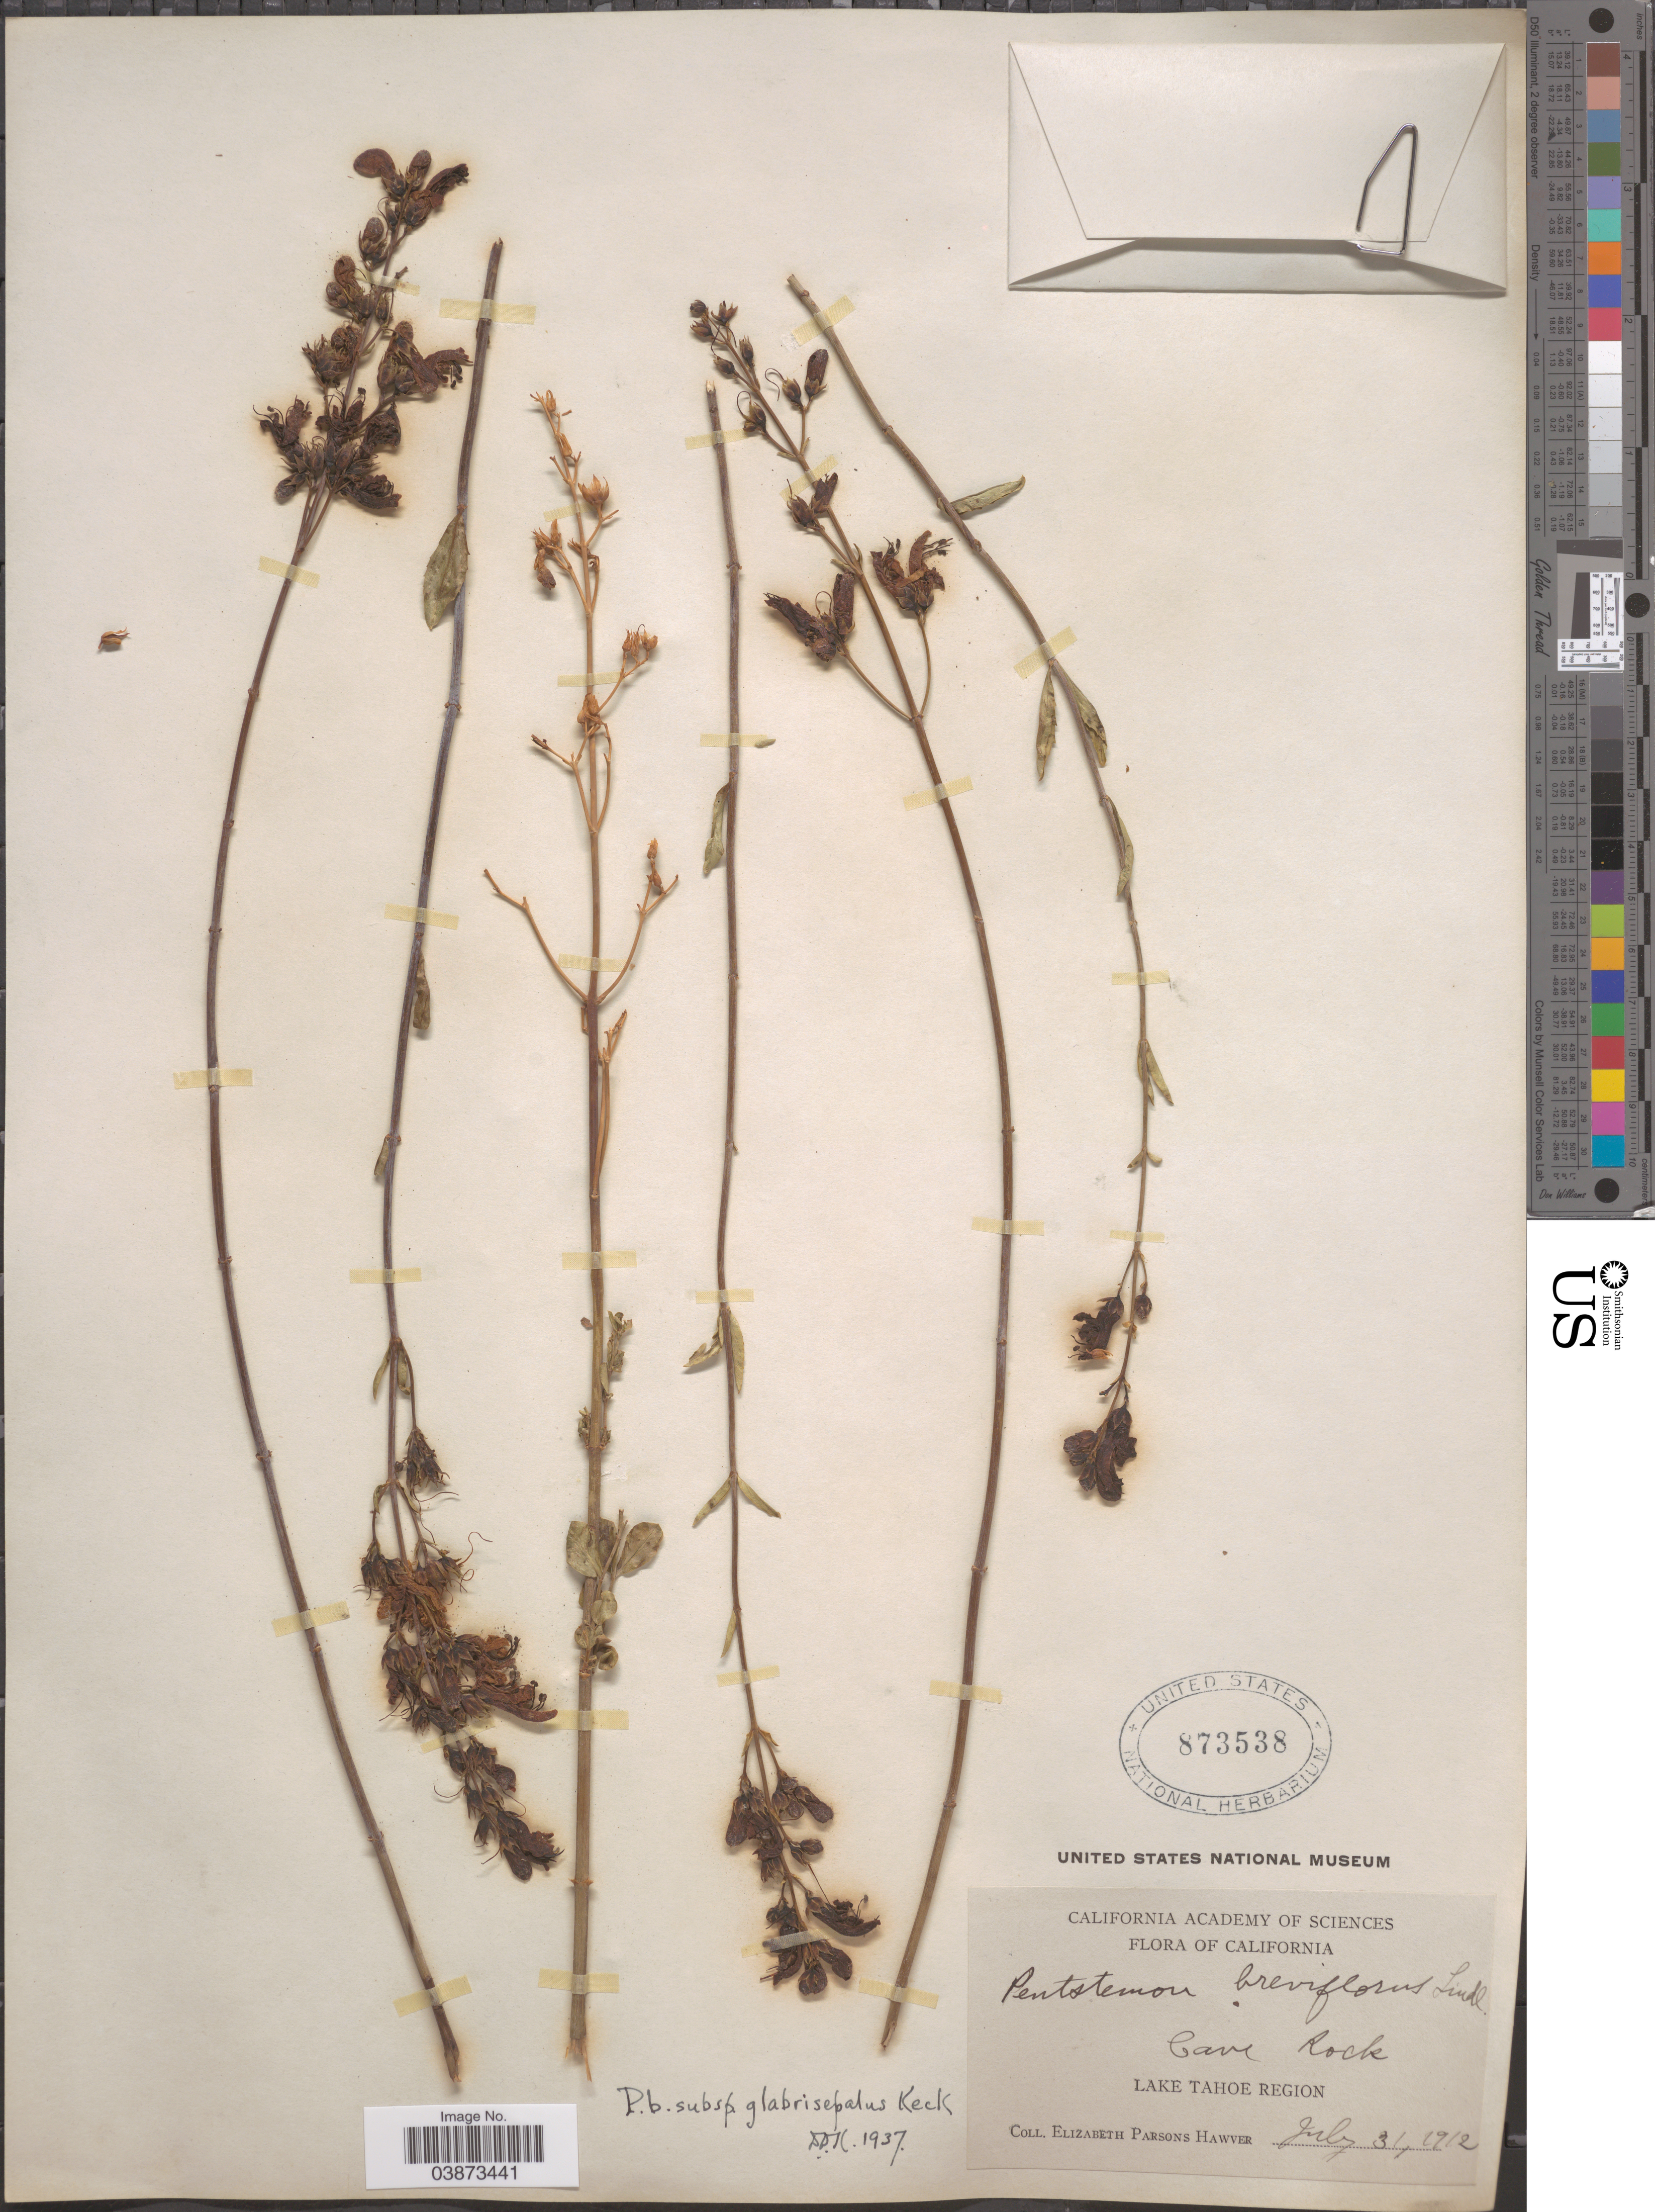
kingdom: Plantae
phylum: Tracheophyta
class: Magnoliopsida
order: Lamiales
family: Plantaginaceae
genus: Penstemon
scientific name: Penstemon breviflorus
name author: Lindl.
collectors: E. Hawver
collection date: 1912-07-31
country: United States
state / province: California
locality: Cave Rock. Lake Tahoe Region.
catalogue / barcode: US 873538